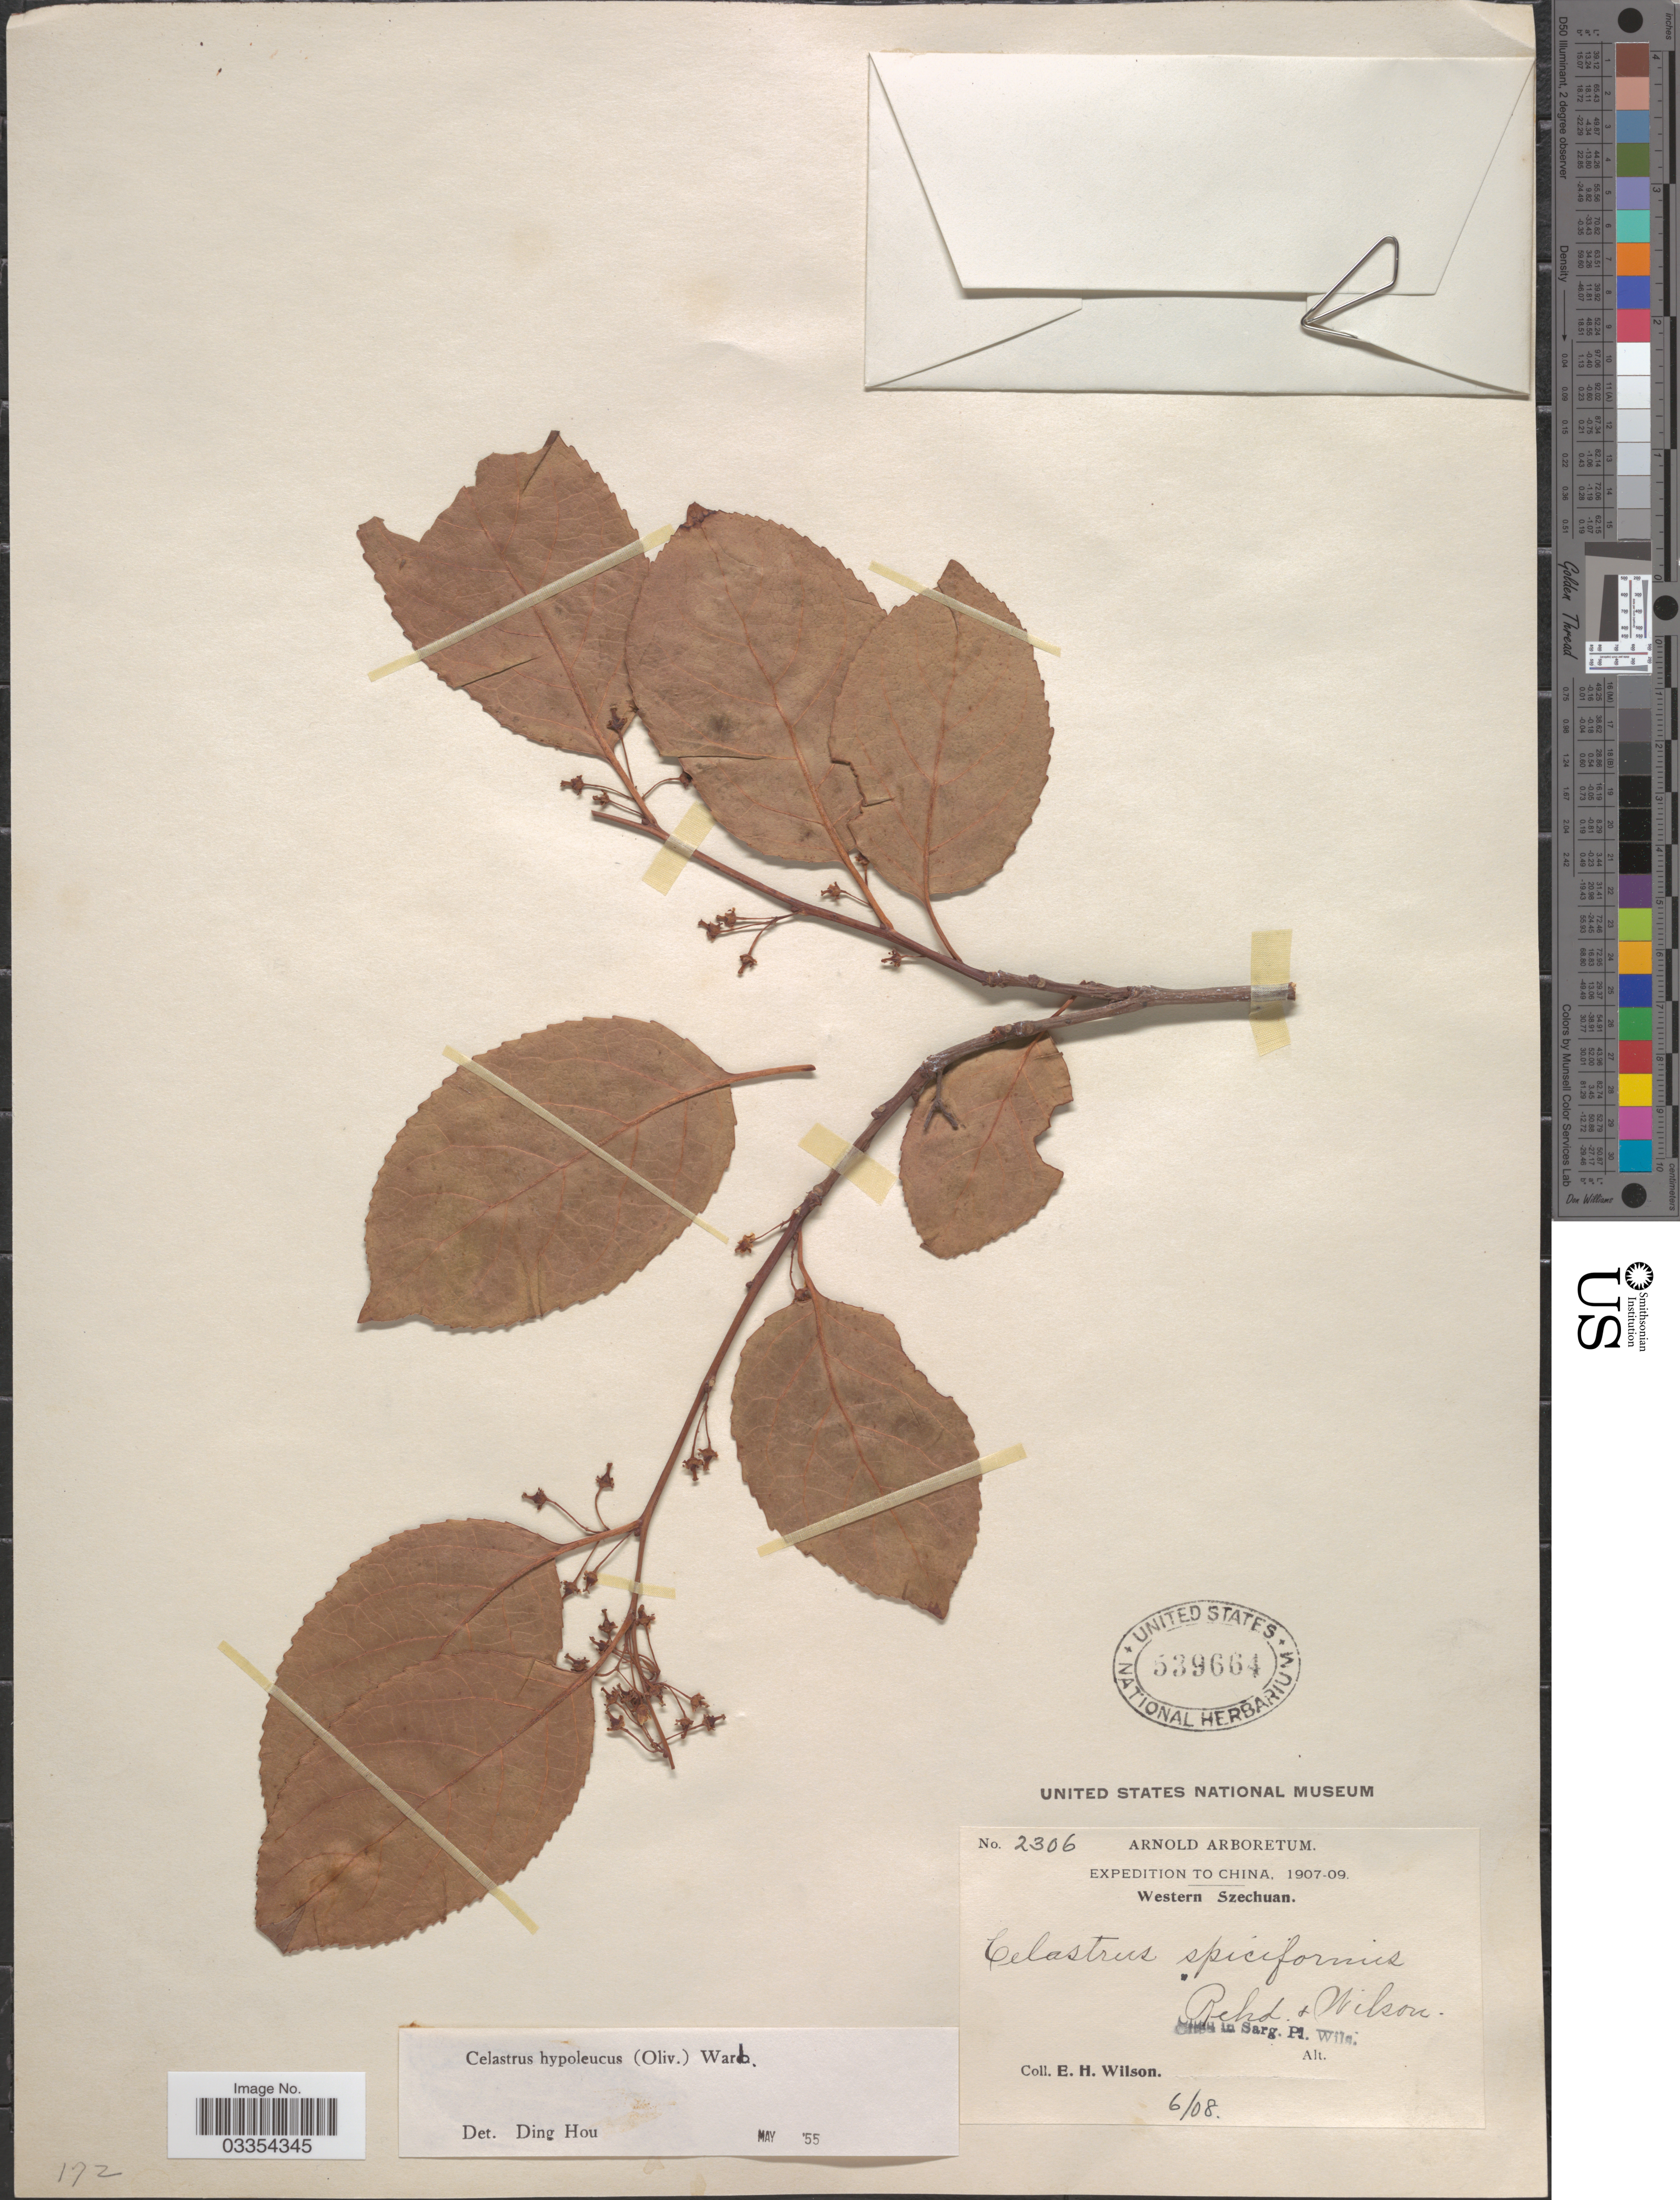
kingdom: Plantae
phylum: Tracheophyta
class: Magnoliopsida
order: Celastrales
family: Celastraceae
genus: Celastrus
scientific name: Celastrus hypoleucus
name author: (Oliv.) Warb. ex Loes.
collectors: E. Wilson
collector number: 2306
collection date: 1908-06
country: China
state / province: Sichuan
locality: Western Szechuan.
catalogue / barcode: US 539664